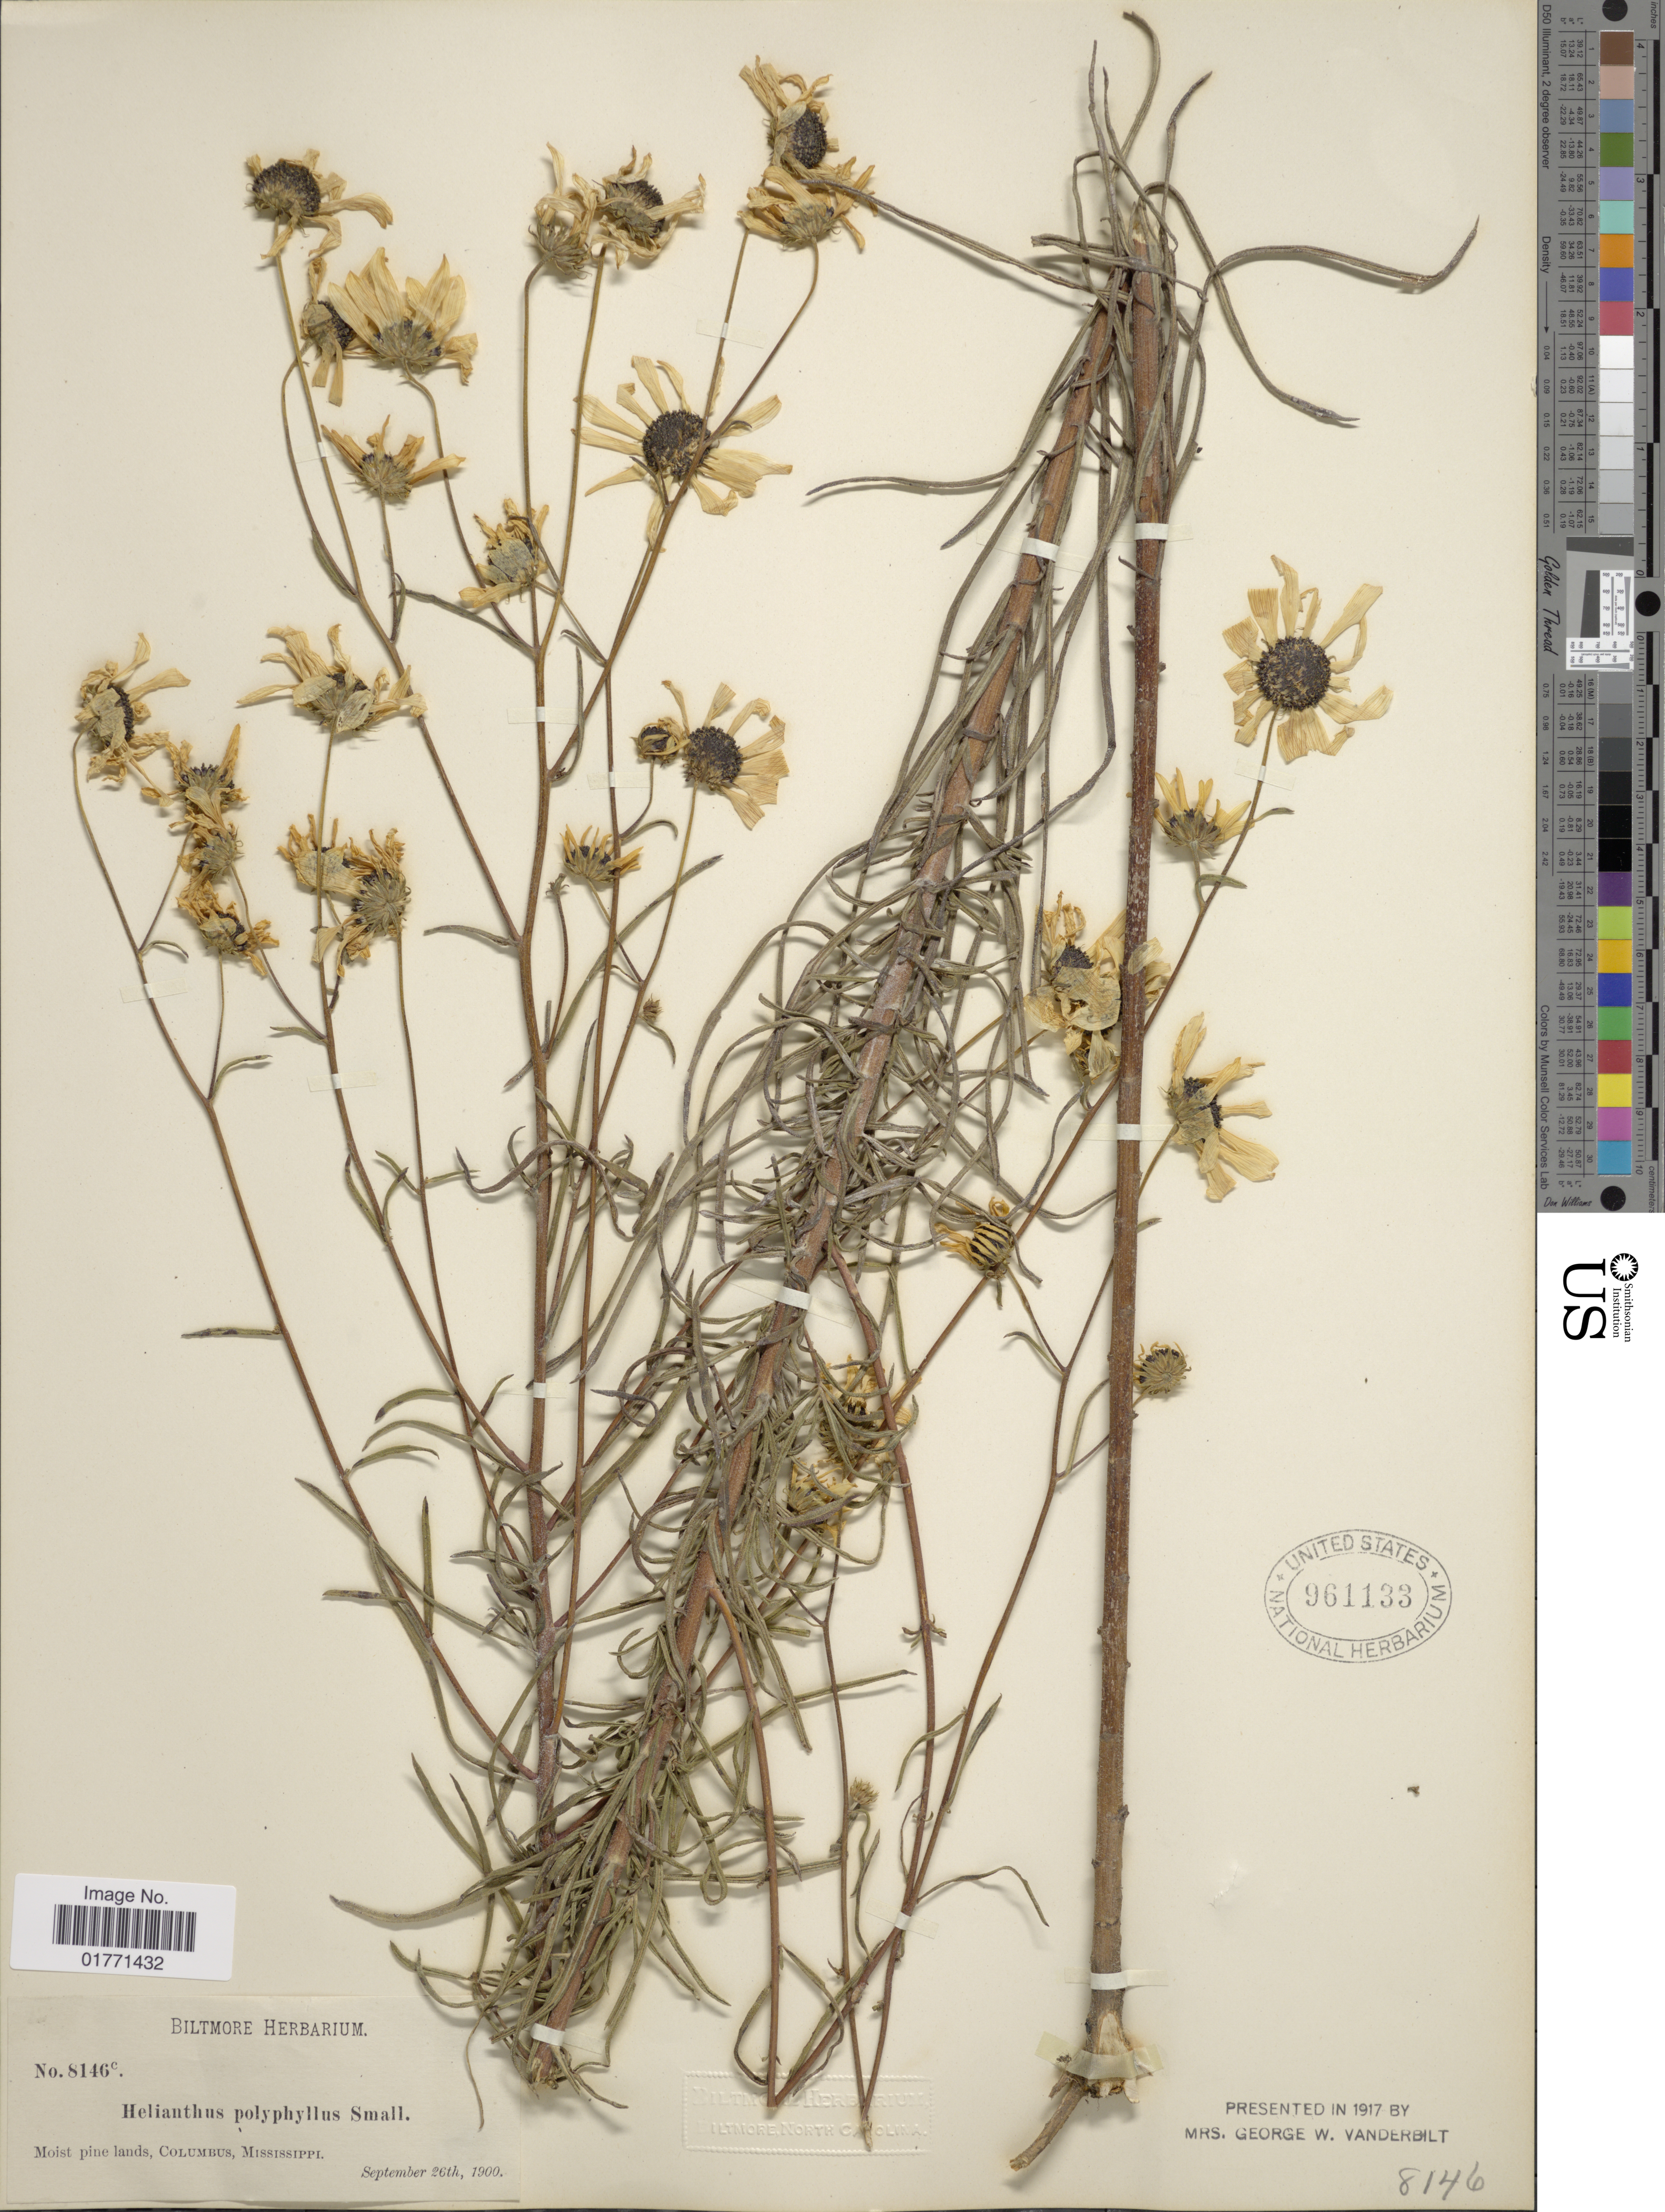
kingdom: Plantae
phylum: Tracheophyta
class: Magnoliopsida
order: Asterales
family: Asteraceae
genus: Helianthus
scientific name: Helianthus polyphyllus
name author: Small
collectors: ex herb. Biltmore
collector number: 8146c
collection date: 1900-09-26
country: United States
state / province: Mississippi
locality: Moist pine lands, Columbus.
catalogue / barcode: US 961133